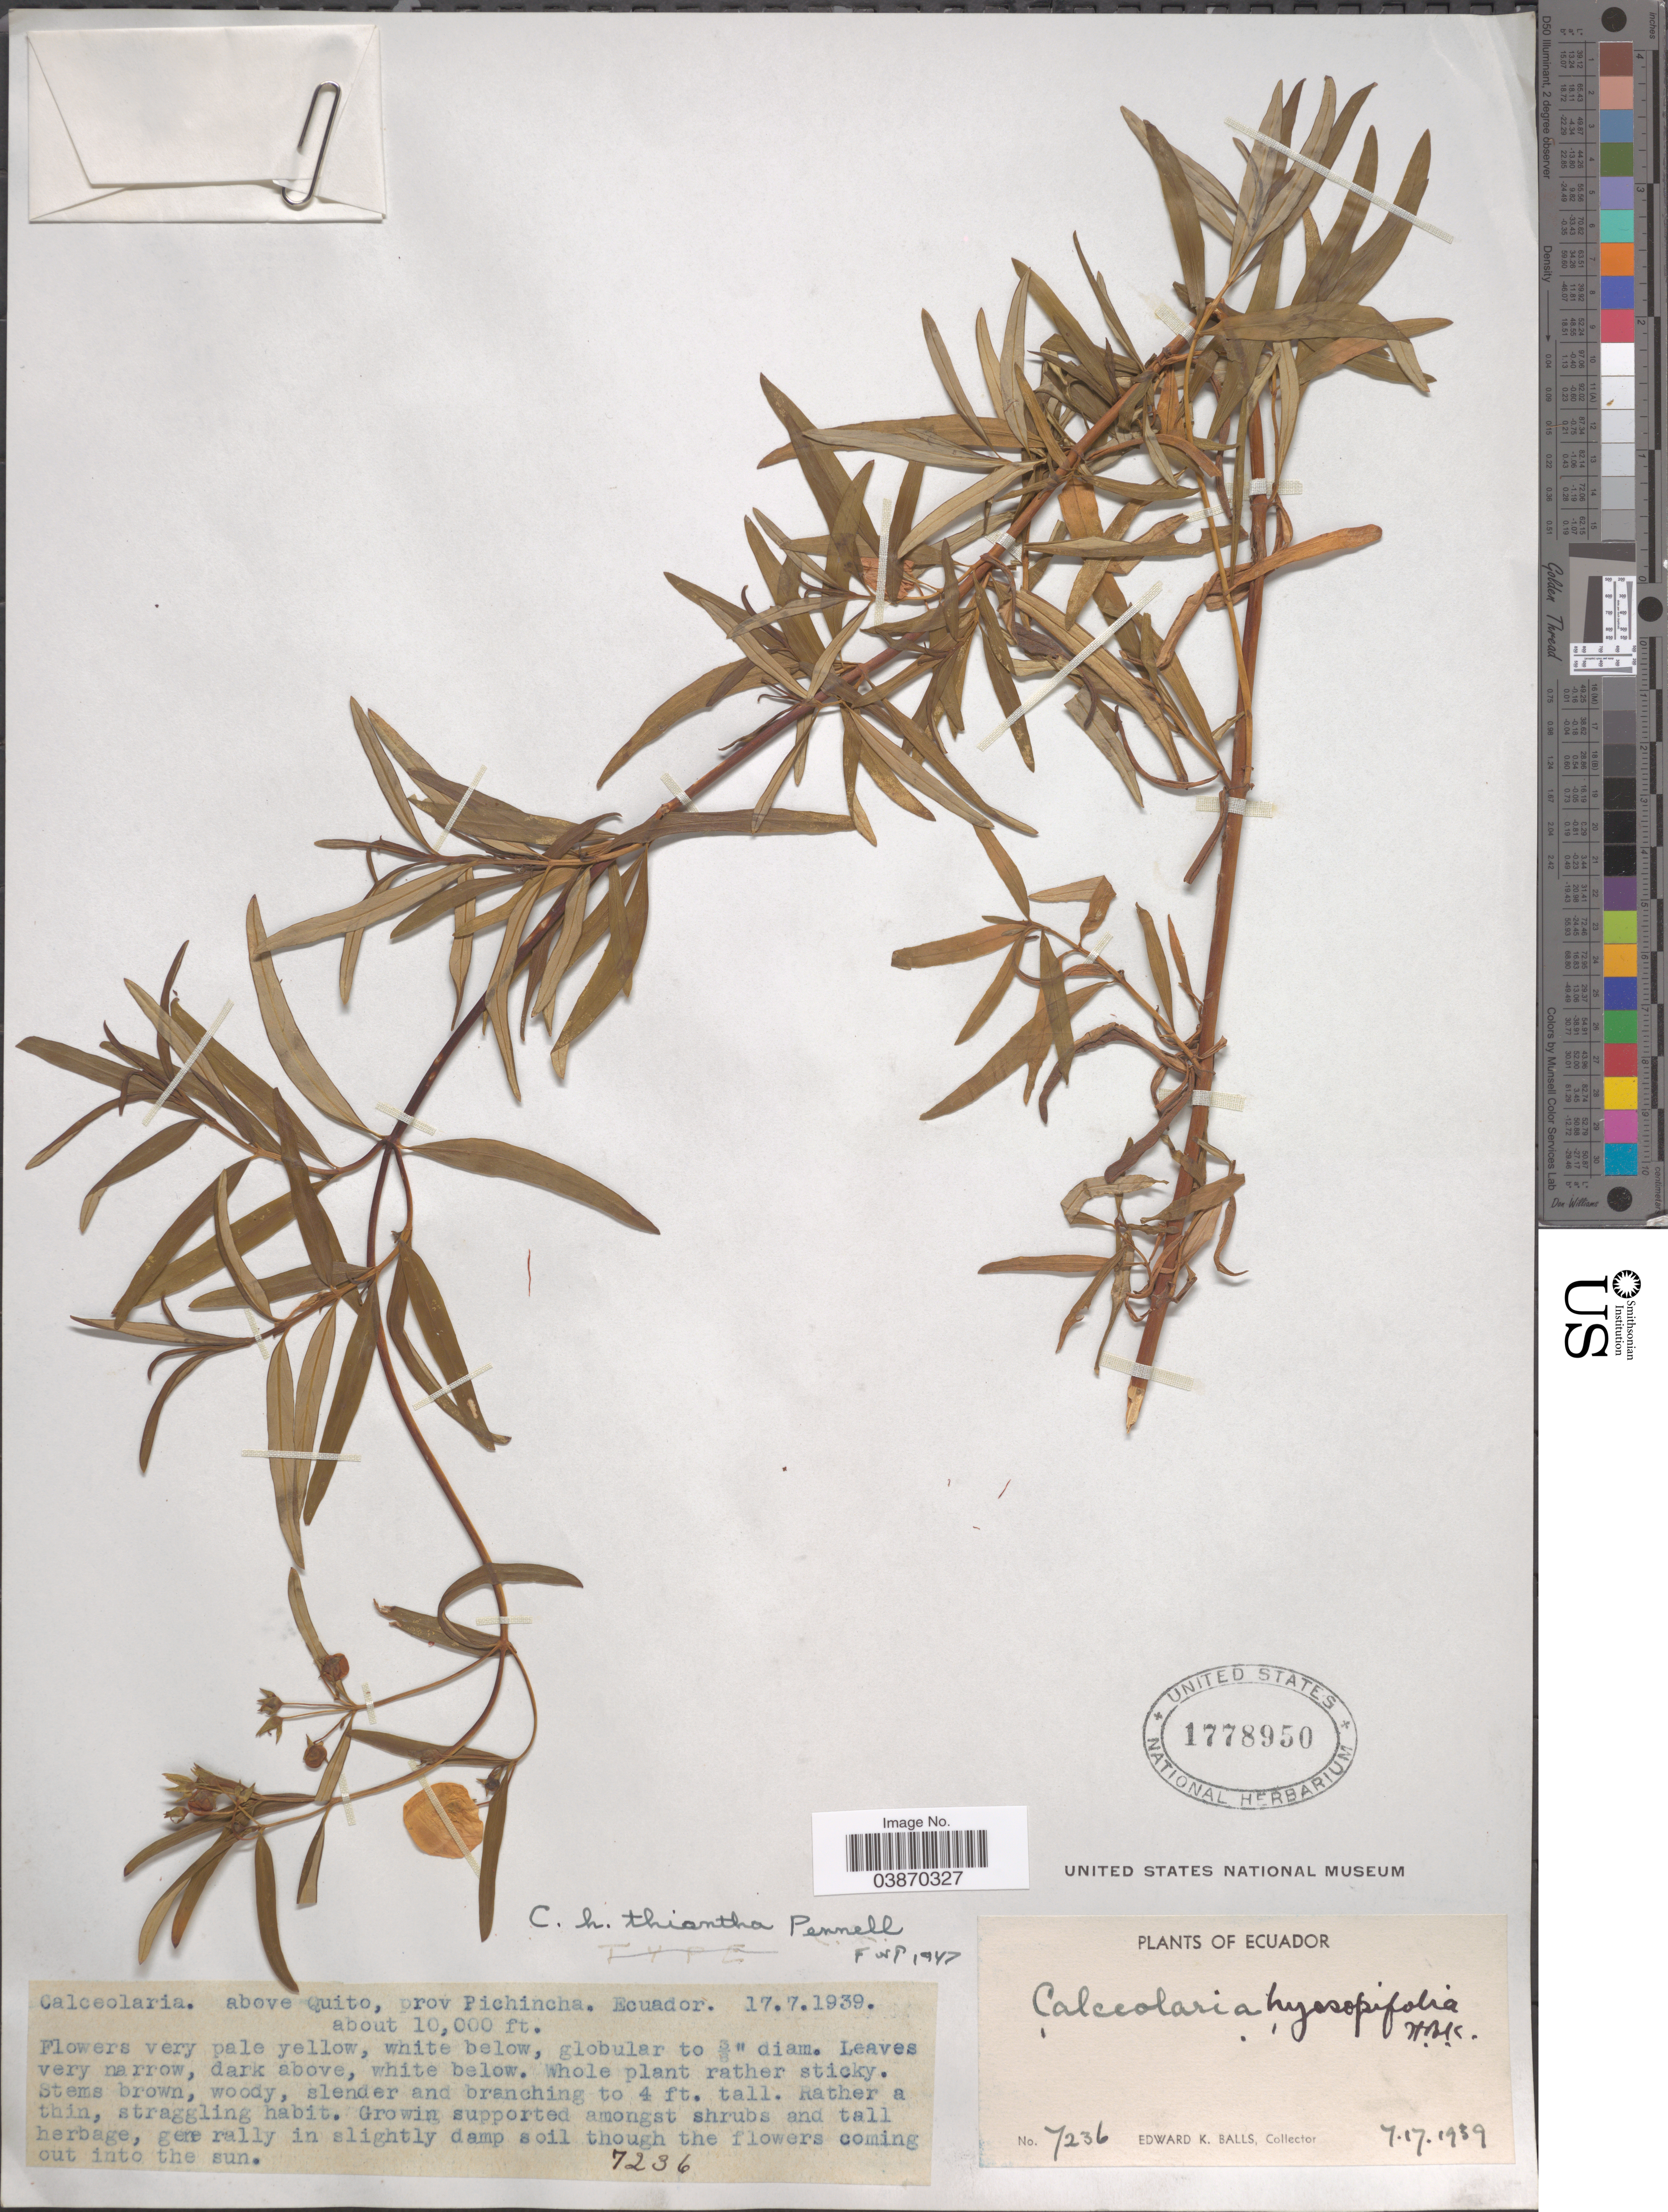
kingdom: Plantae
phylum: Tracheophyta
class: Magnoliopsida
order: Lamiales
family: Calceolariaceae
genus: Calceolaria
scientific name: Calceolaria hyssopifolia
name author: Kunth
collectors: E. K. Balls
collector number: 7236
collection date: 1939-07-17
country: Ecuador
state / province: Pichincha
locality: Above Quito.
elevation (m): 3048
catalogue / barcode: US 1778950